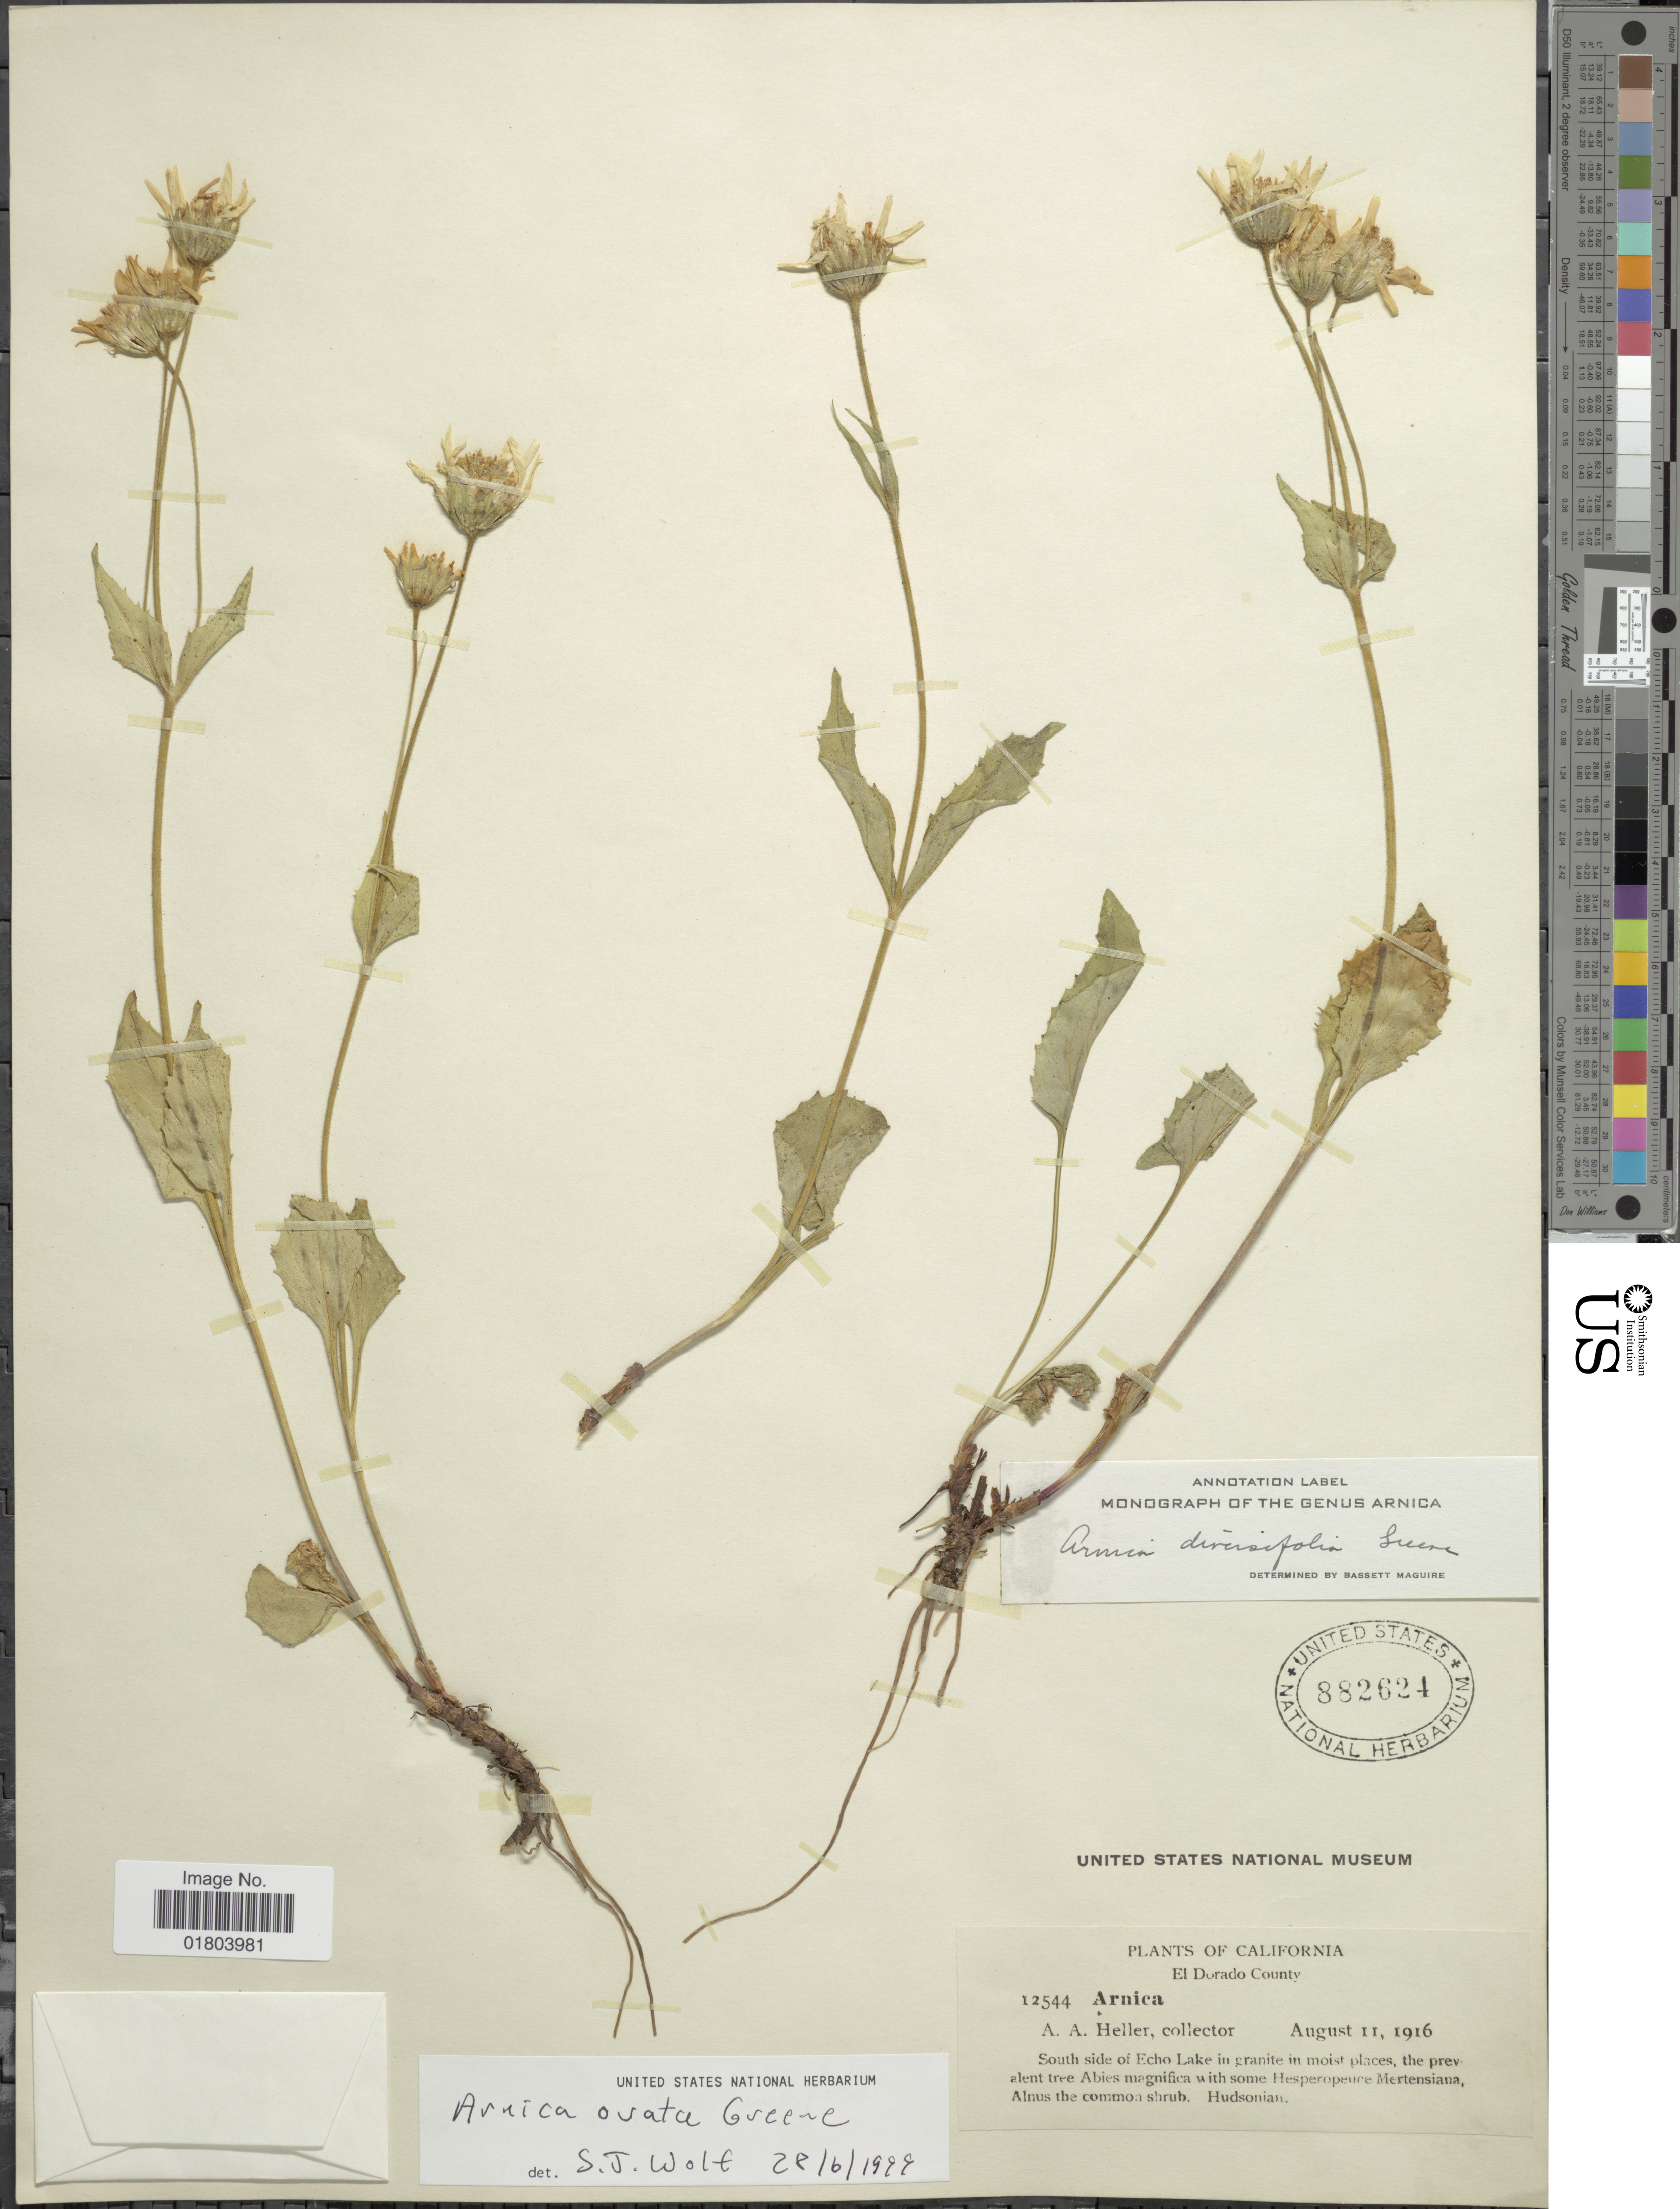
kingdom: Plantae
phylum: Tracheophyta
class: Magnoliopsida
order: Asterales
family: Asteraceae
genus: Arnica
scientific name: Arnica ovata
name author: Greene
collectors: A. A. Heller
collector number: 12544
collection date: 1916-08-11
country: United States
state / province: California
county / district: El Dorado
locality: El Dorado County, South side of Echo Lake in granite moist places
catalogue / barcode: US 882624